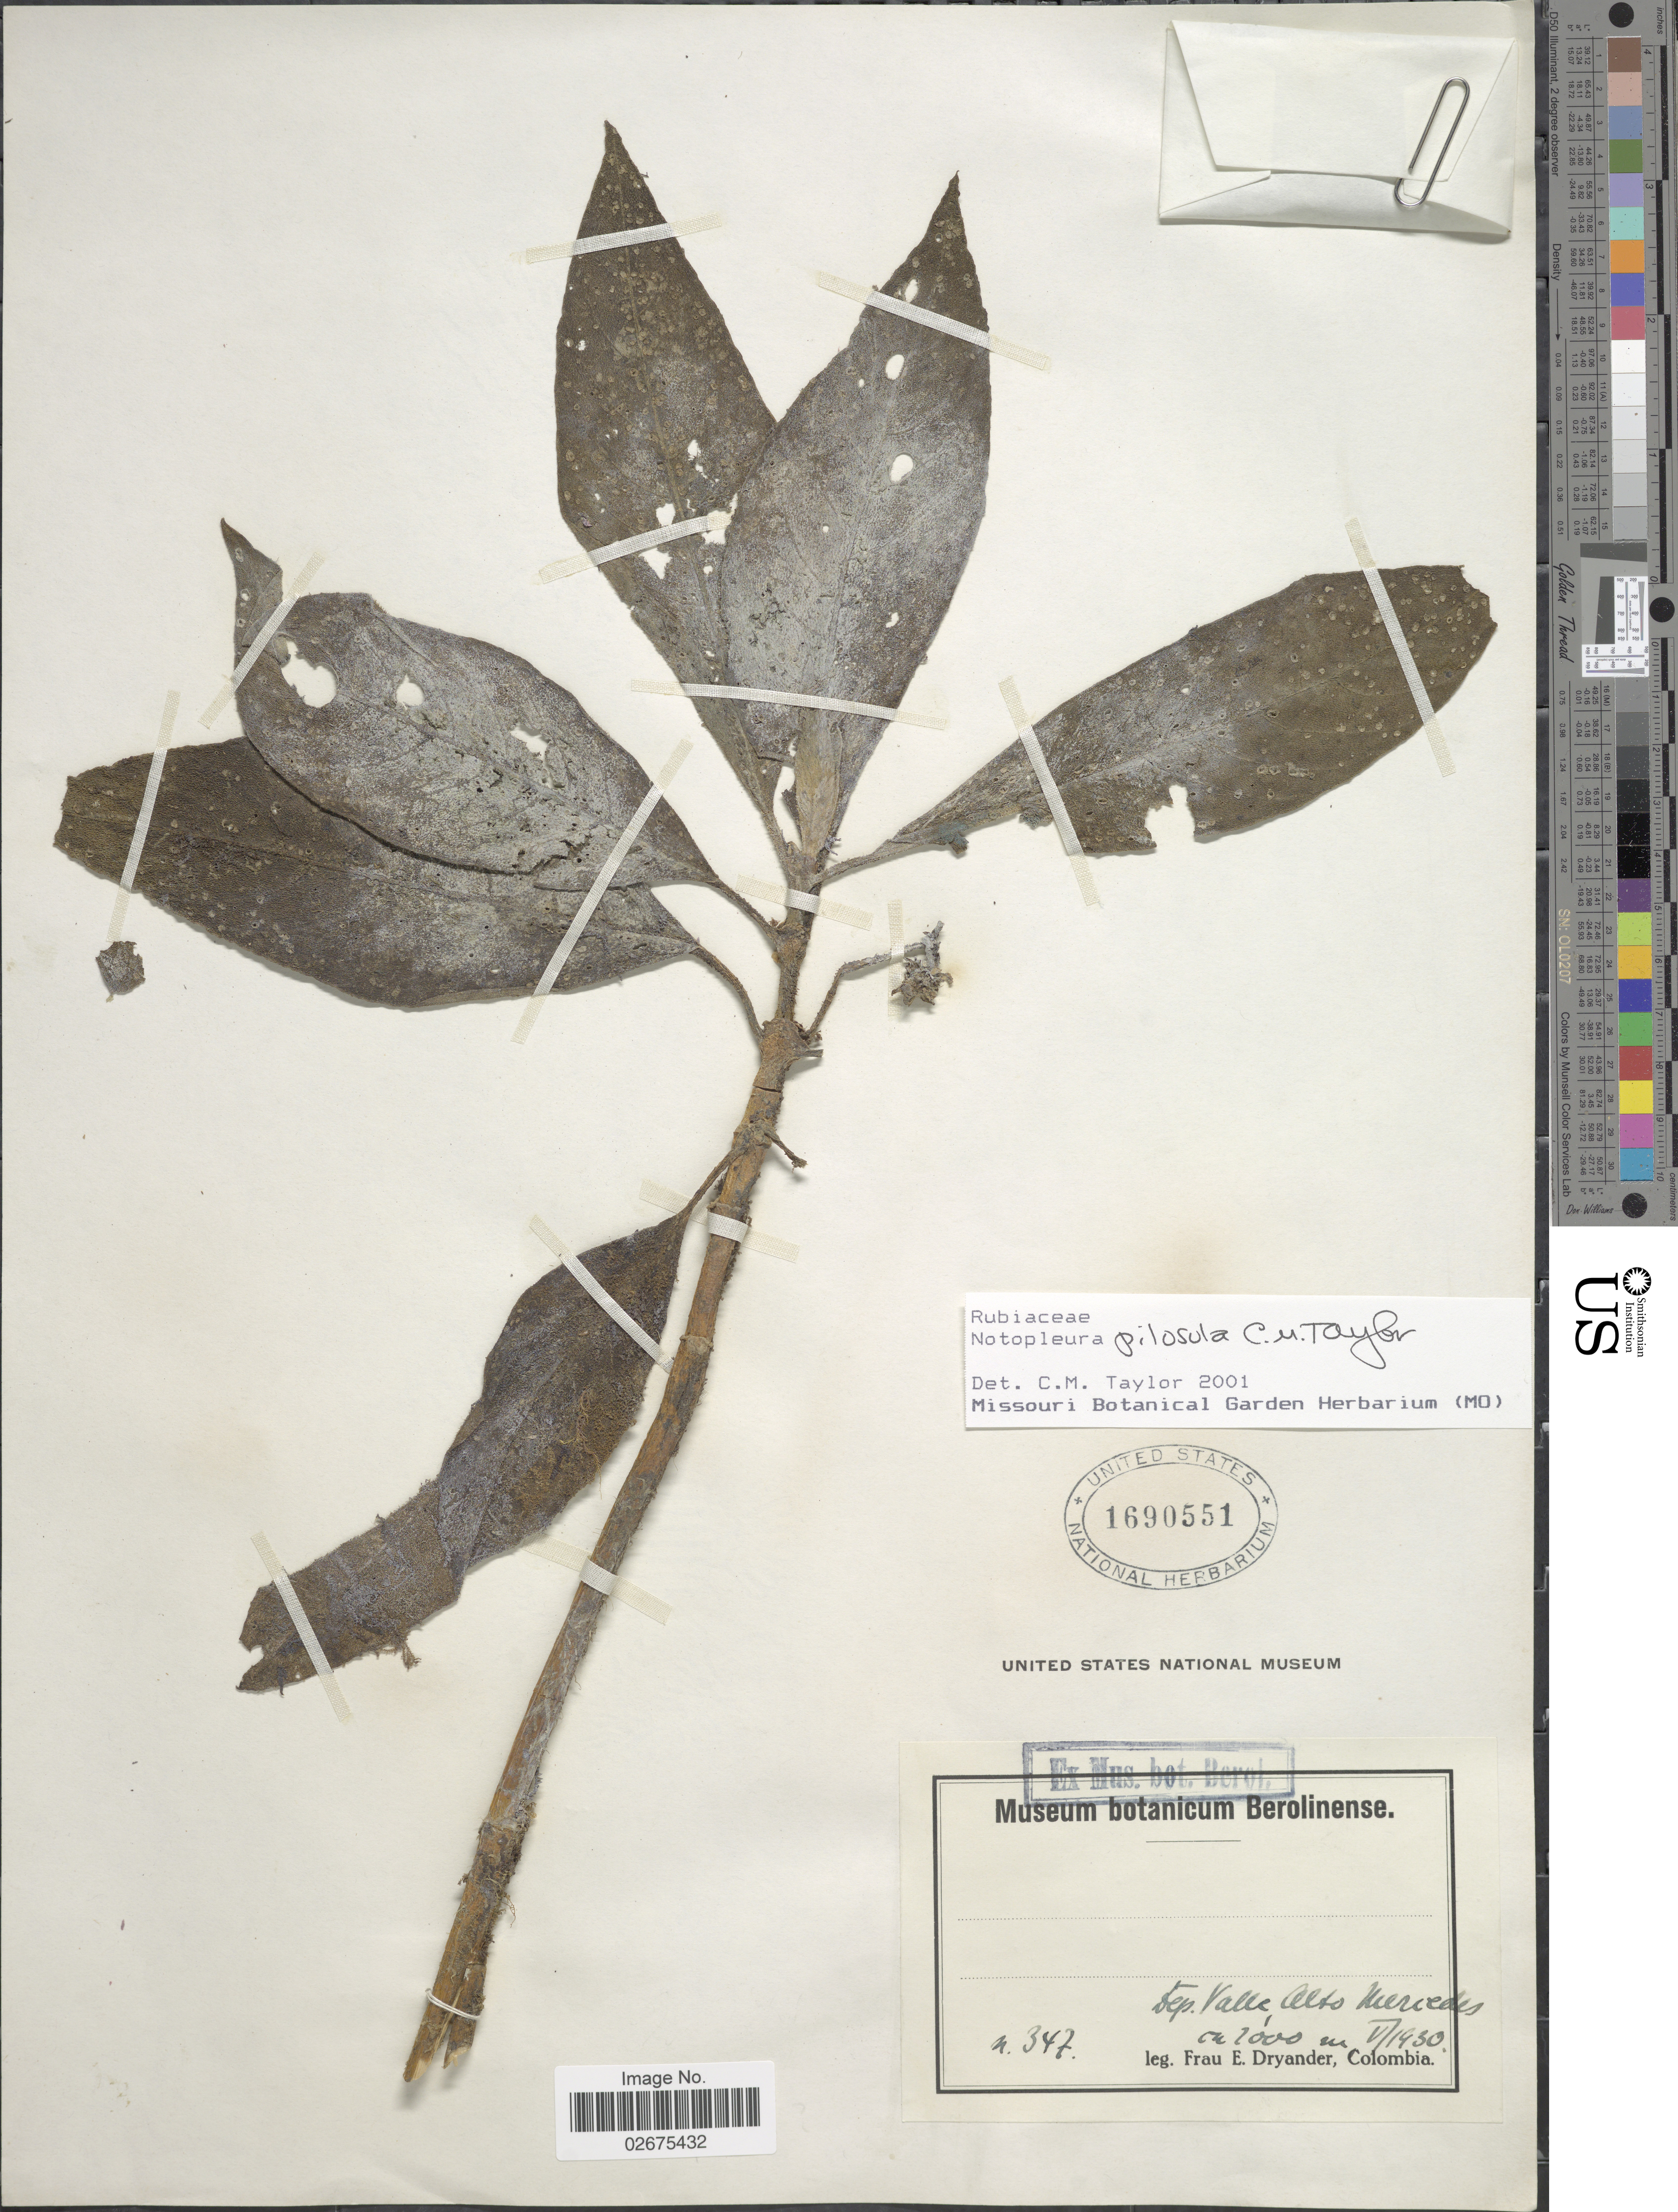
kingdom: Plantae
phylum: Tracheophyta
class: Magnoliopsida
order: Gentianales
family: Rubiaceae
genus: Notopleura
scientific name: Notopleura pilosula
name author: C.M. Taylor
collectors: F. Dryander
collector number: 347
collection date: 1930-05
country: Colombia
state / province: Valle del Cauca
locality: Dep. Valle. Alto Mercedes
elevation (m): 2000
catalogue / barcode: US 1690551